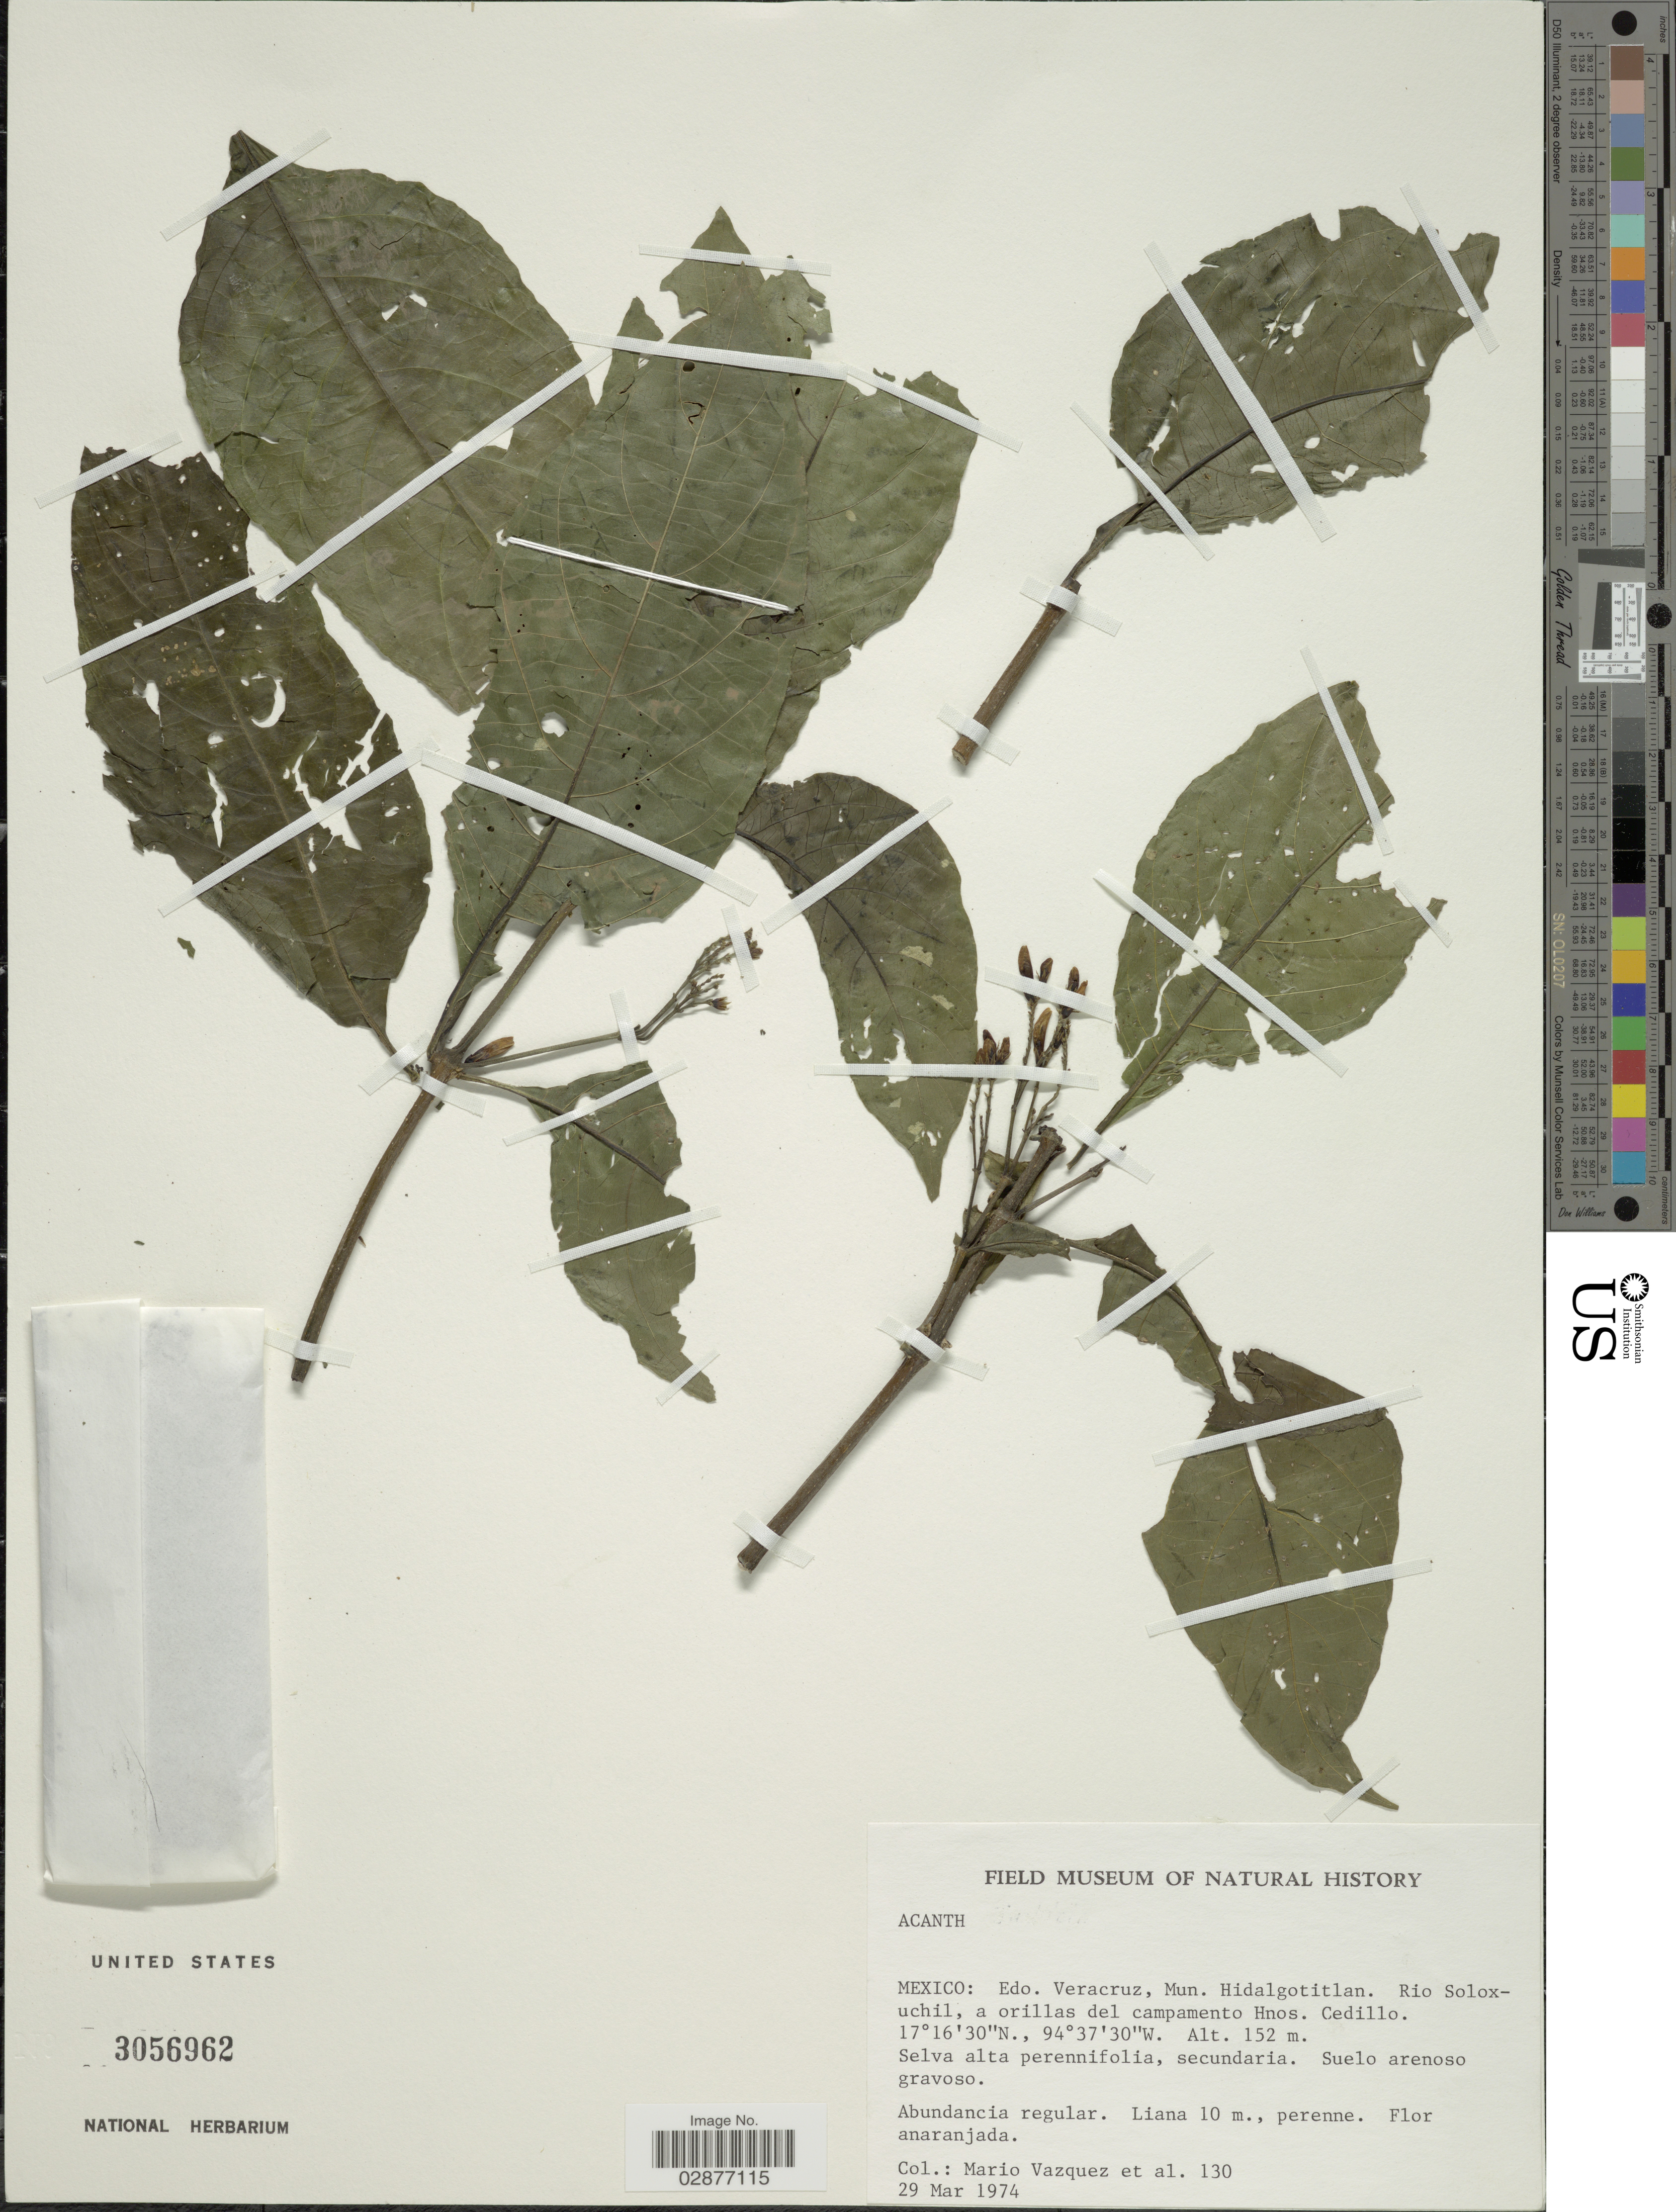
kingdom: Plantae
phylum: Tracheophyta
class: Magnoliopsida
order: Lamiales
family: Acanthaceae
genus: Justicia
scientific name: Justicia sp.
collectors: M. Vázquez & et al.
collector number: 130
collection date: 1974-03-29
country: Mexico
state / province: Veracruz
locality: Edo. Veracruz, Mun. Hidalgotitlan. Rio Soloxuchil, a orillas del campamento Hnos. Cedillo.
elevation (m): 152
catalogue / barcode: US 3056962